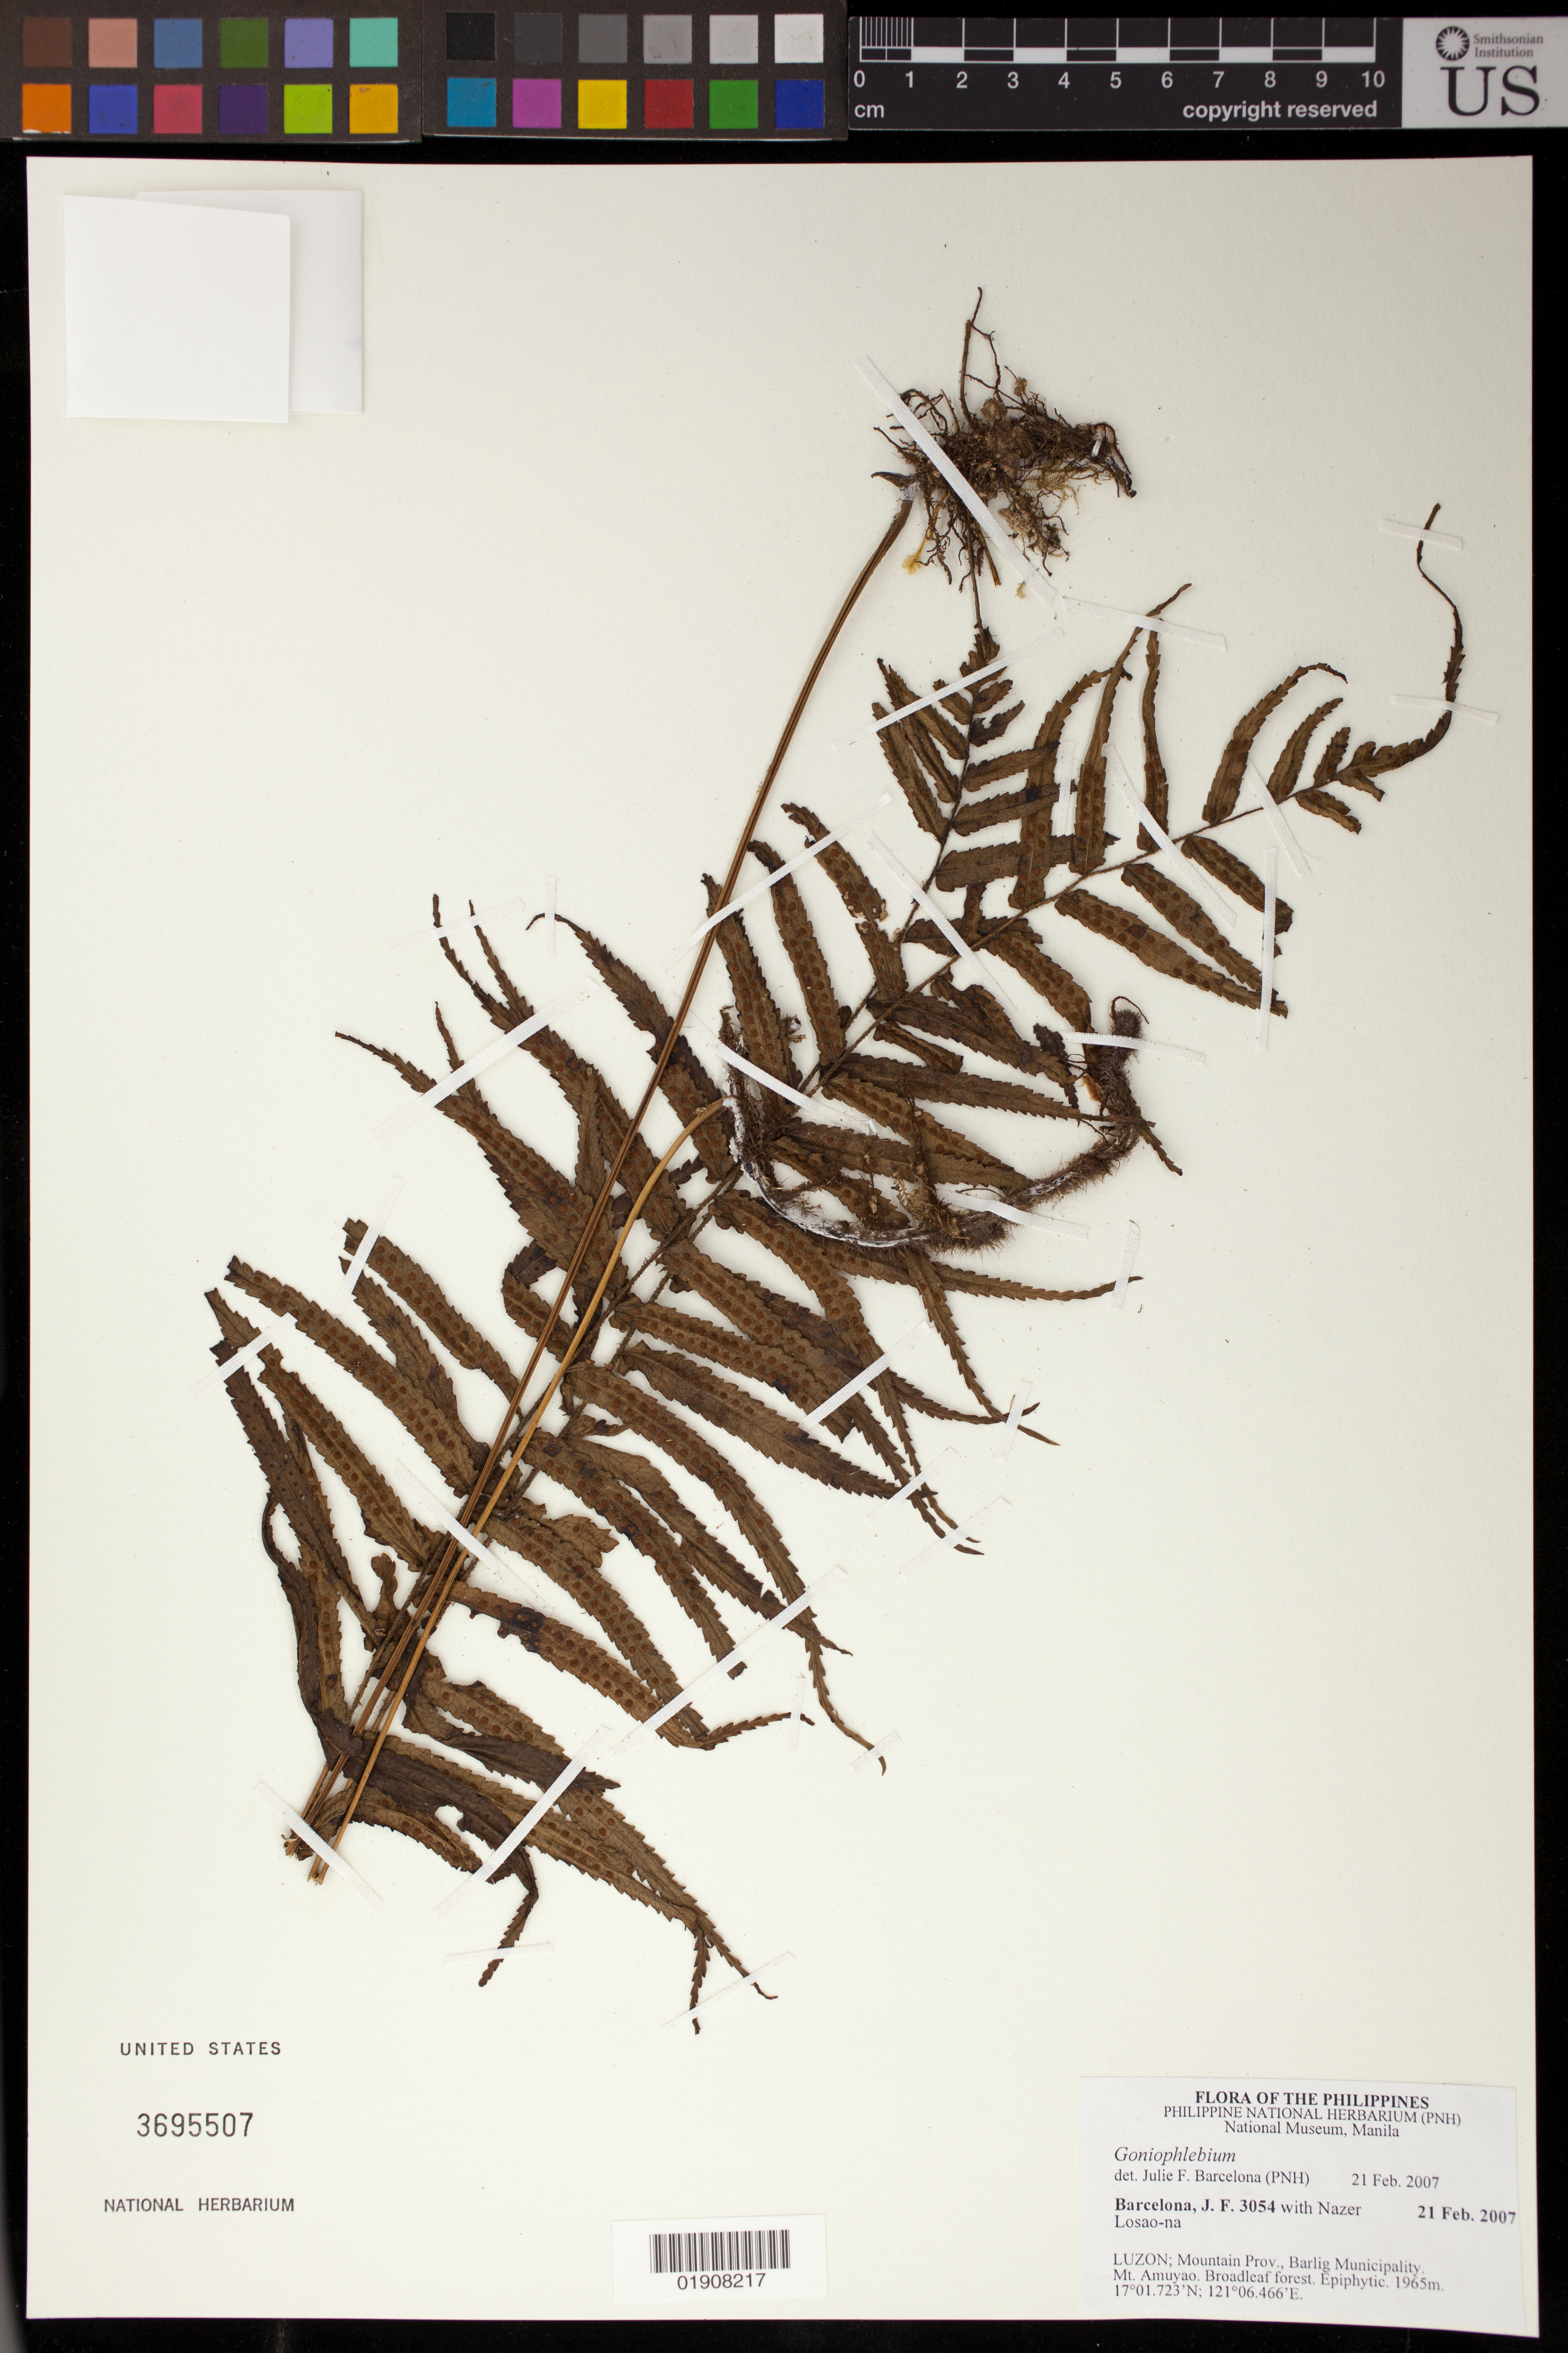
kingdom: Plantae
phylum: Tracheophyta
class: Polypodiopsida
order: Polypodiales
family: Polypodiaceae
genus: Goniophlebium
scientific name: Goniophlebium sp.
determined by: Barcelona, J. F.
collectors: J. F. Barcelona & N. Losao-na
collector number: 3054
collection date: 2007-02-21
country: Philippines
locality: Luzon; Mountain Prov; Barlig Municipality. Mt Amuyao. Broadleaf forest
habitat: Broadleaf forest.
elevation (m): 1965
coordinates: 17 01.723 N, 121 06.466 E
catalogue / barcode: US 3695507